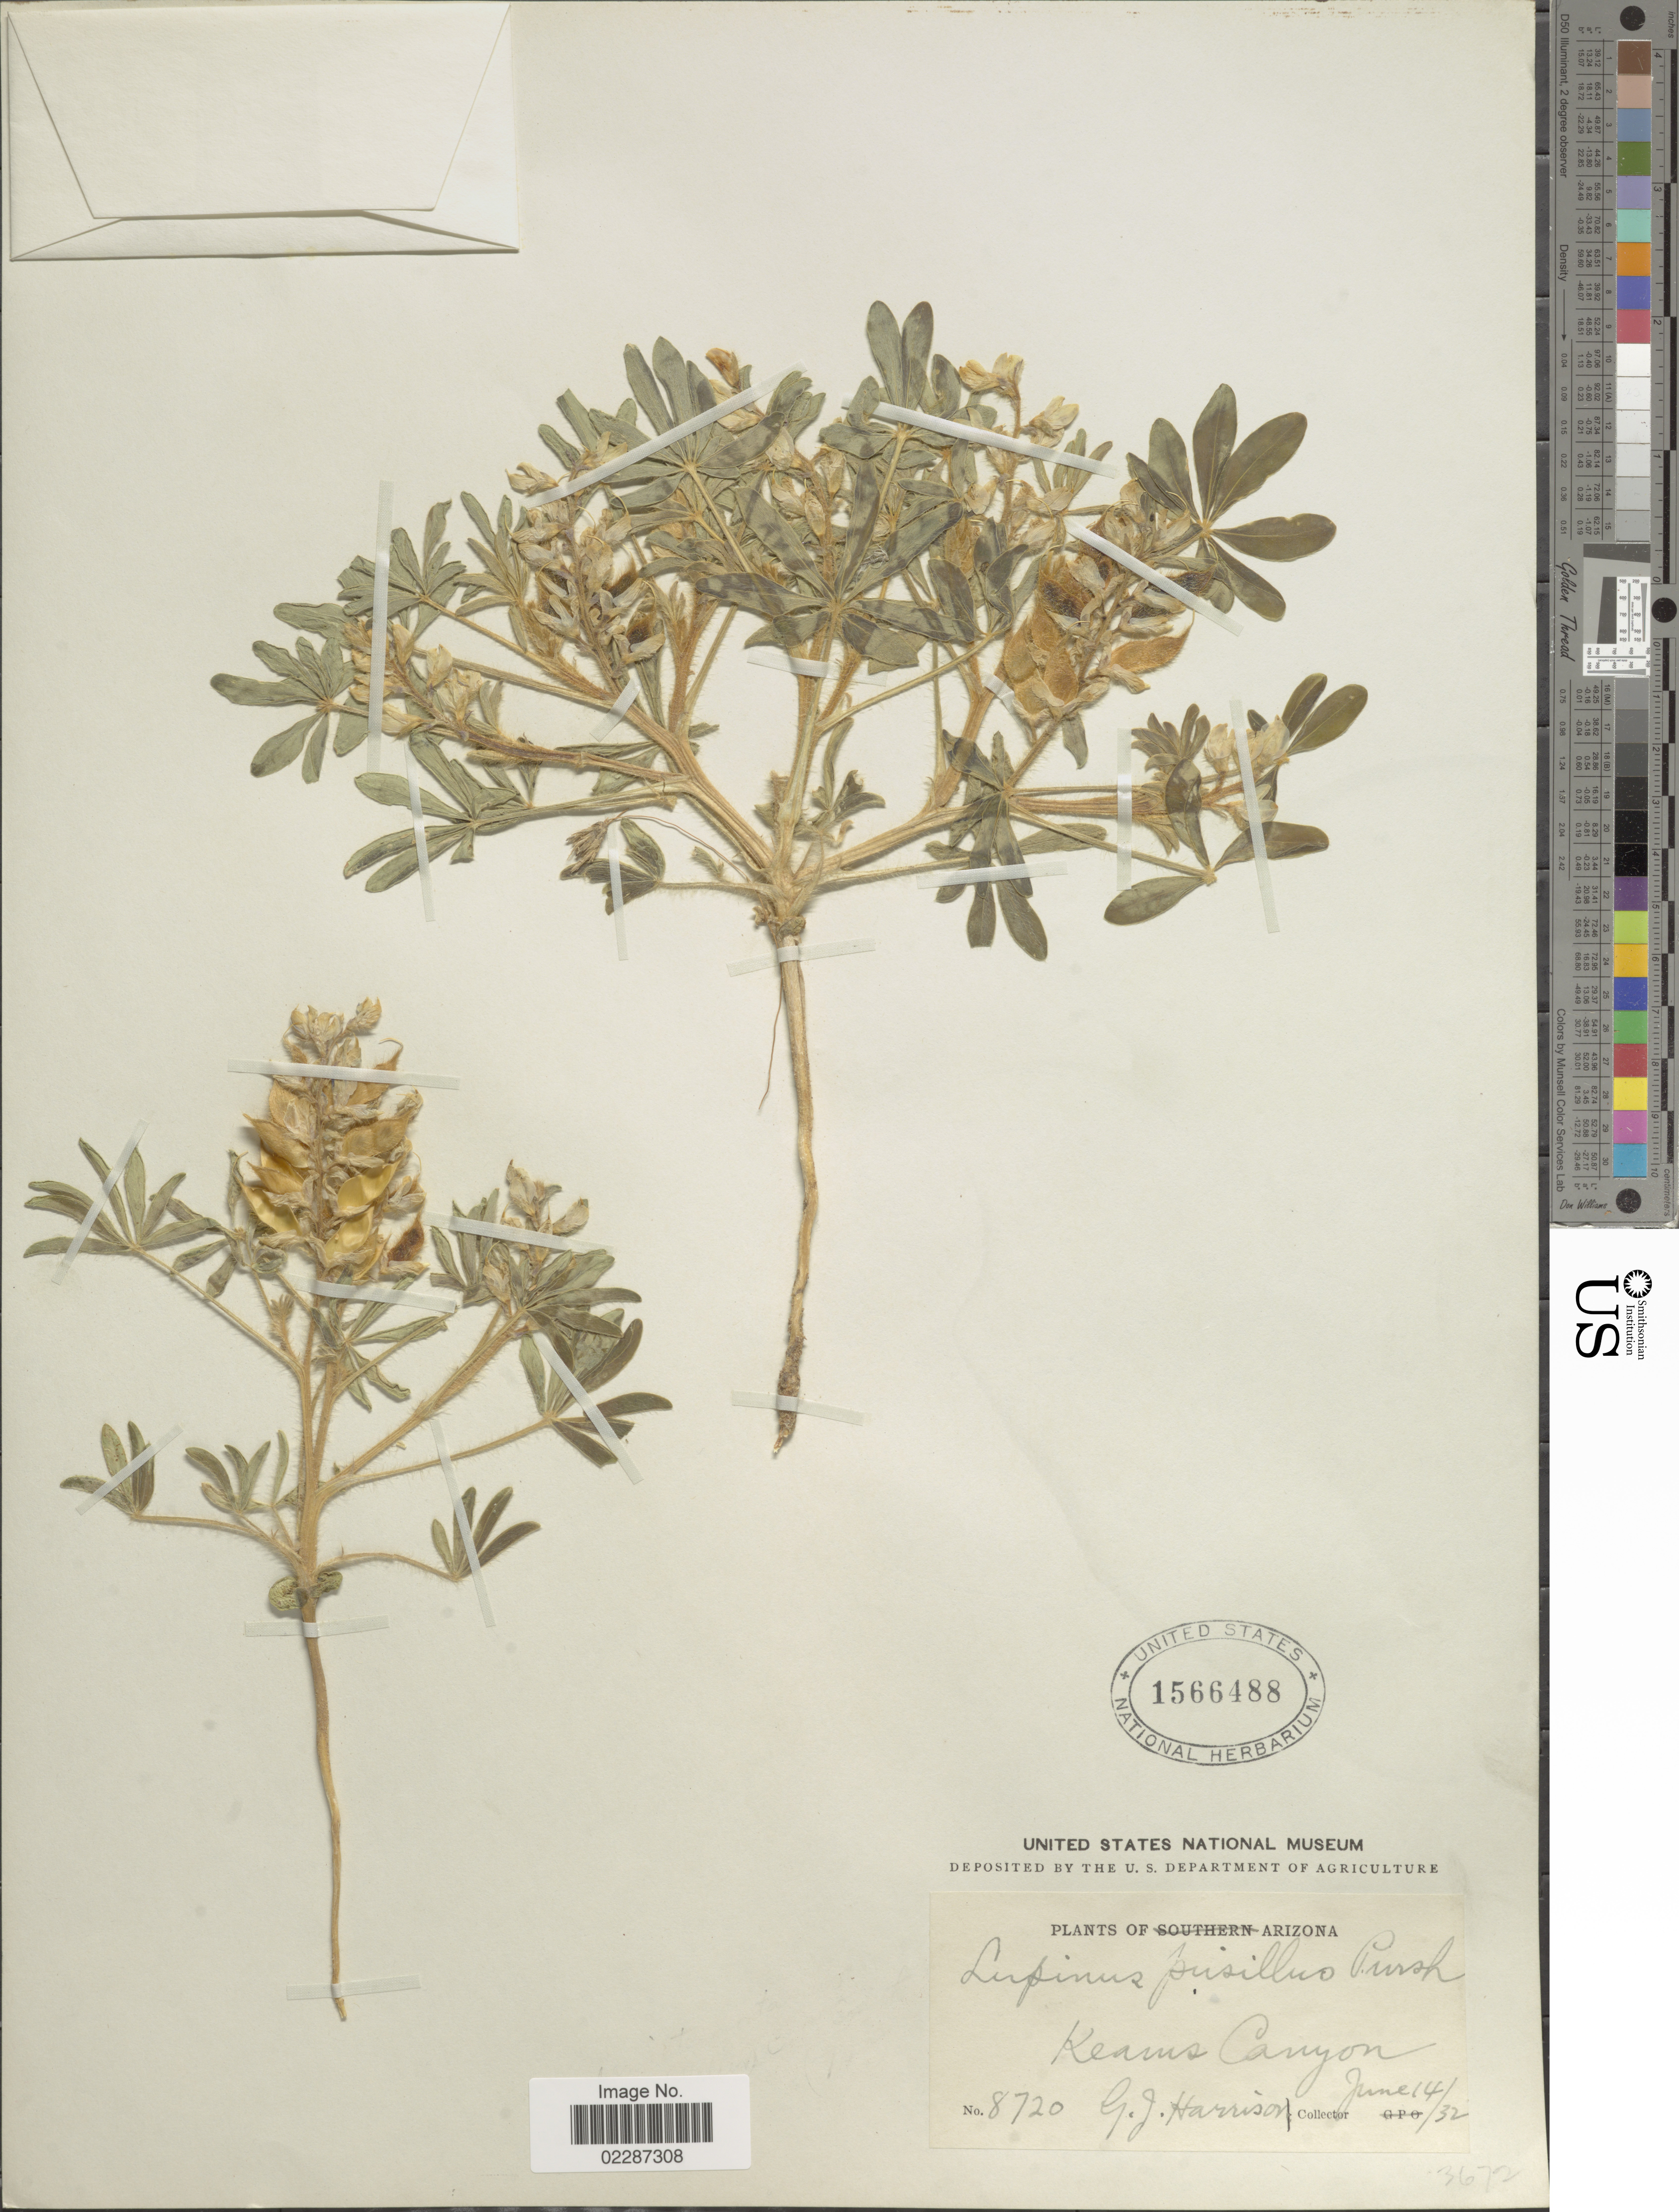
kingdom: Plantae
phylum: Tracheophyta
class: Magnoliopsida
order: Fabales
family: Fabaceae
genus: Lupinus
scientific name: Lupinus pusillus subsp. intermontanus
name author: (A. Heller) D.B. Dunn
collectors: G. J. Harrison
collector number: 8720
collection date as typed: Transcribed d/m/y: 14/6/32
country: United States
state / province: Arizona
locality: Keams Canyon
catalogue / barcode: US 1566488